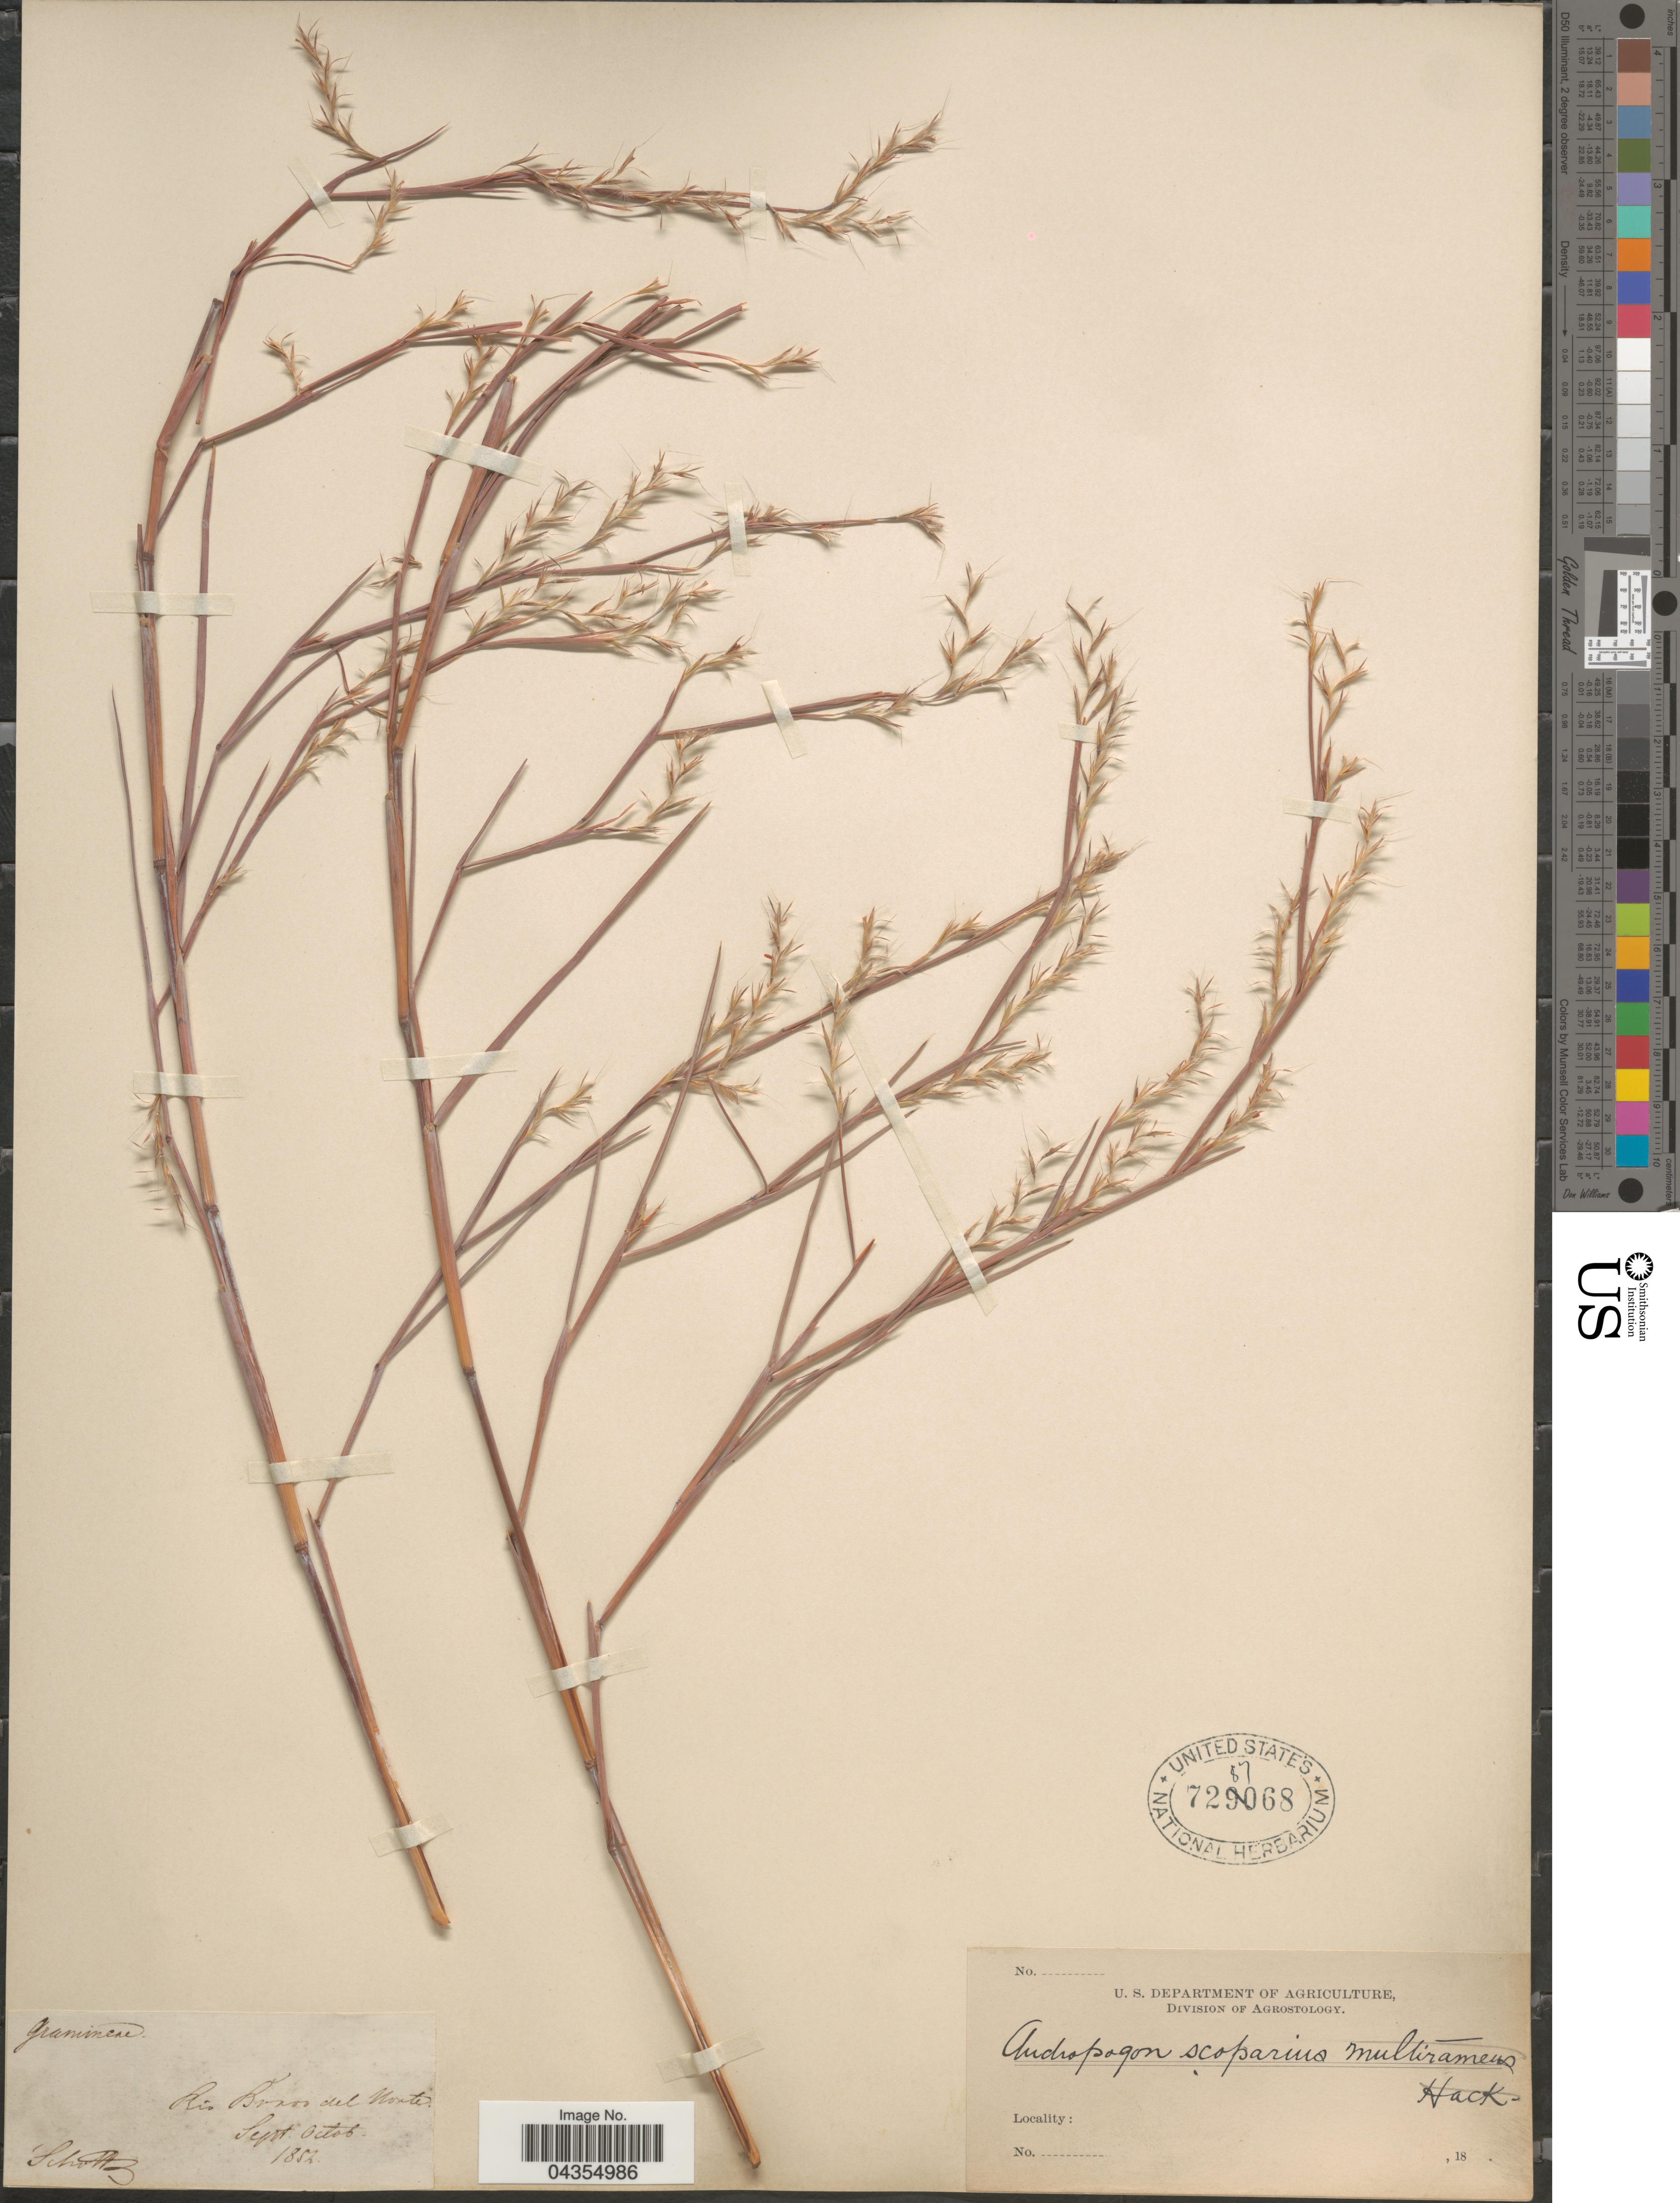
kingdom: Plantae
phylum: Tracheophyta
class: Liliopsida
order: Poales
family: Poaceae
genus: Schizachyrium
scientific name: Schizachyrium sanguineum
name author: (Retz.) Alston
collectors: -. Schottz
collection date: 1852-09/1852-10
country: United States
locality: Rio Bravo del Norte.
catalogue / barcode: US 728768